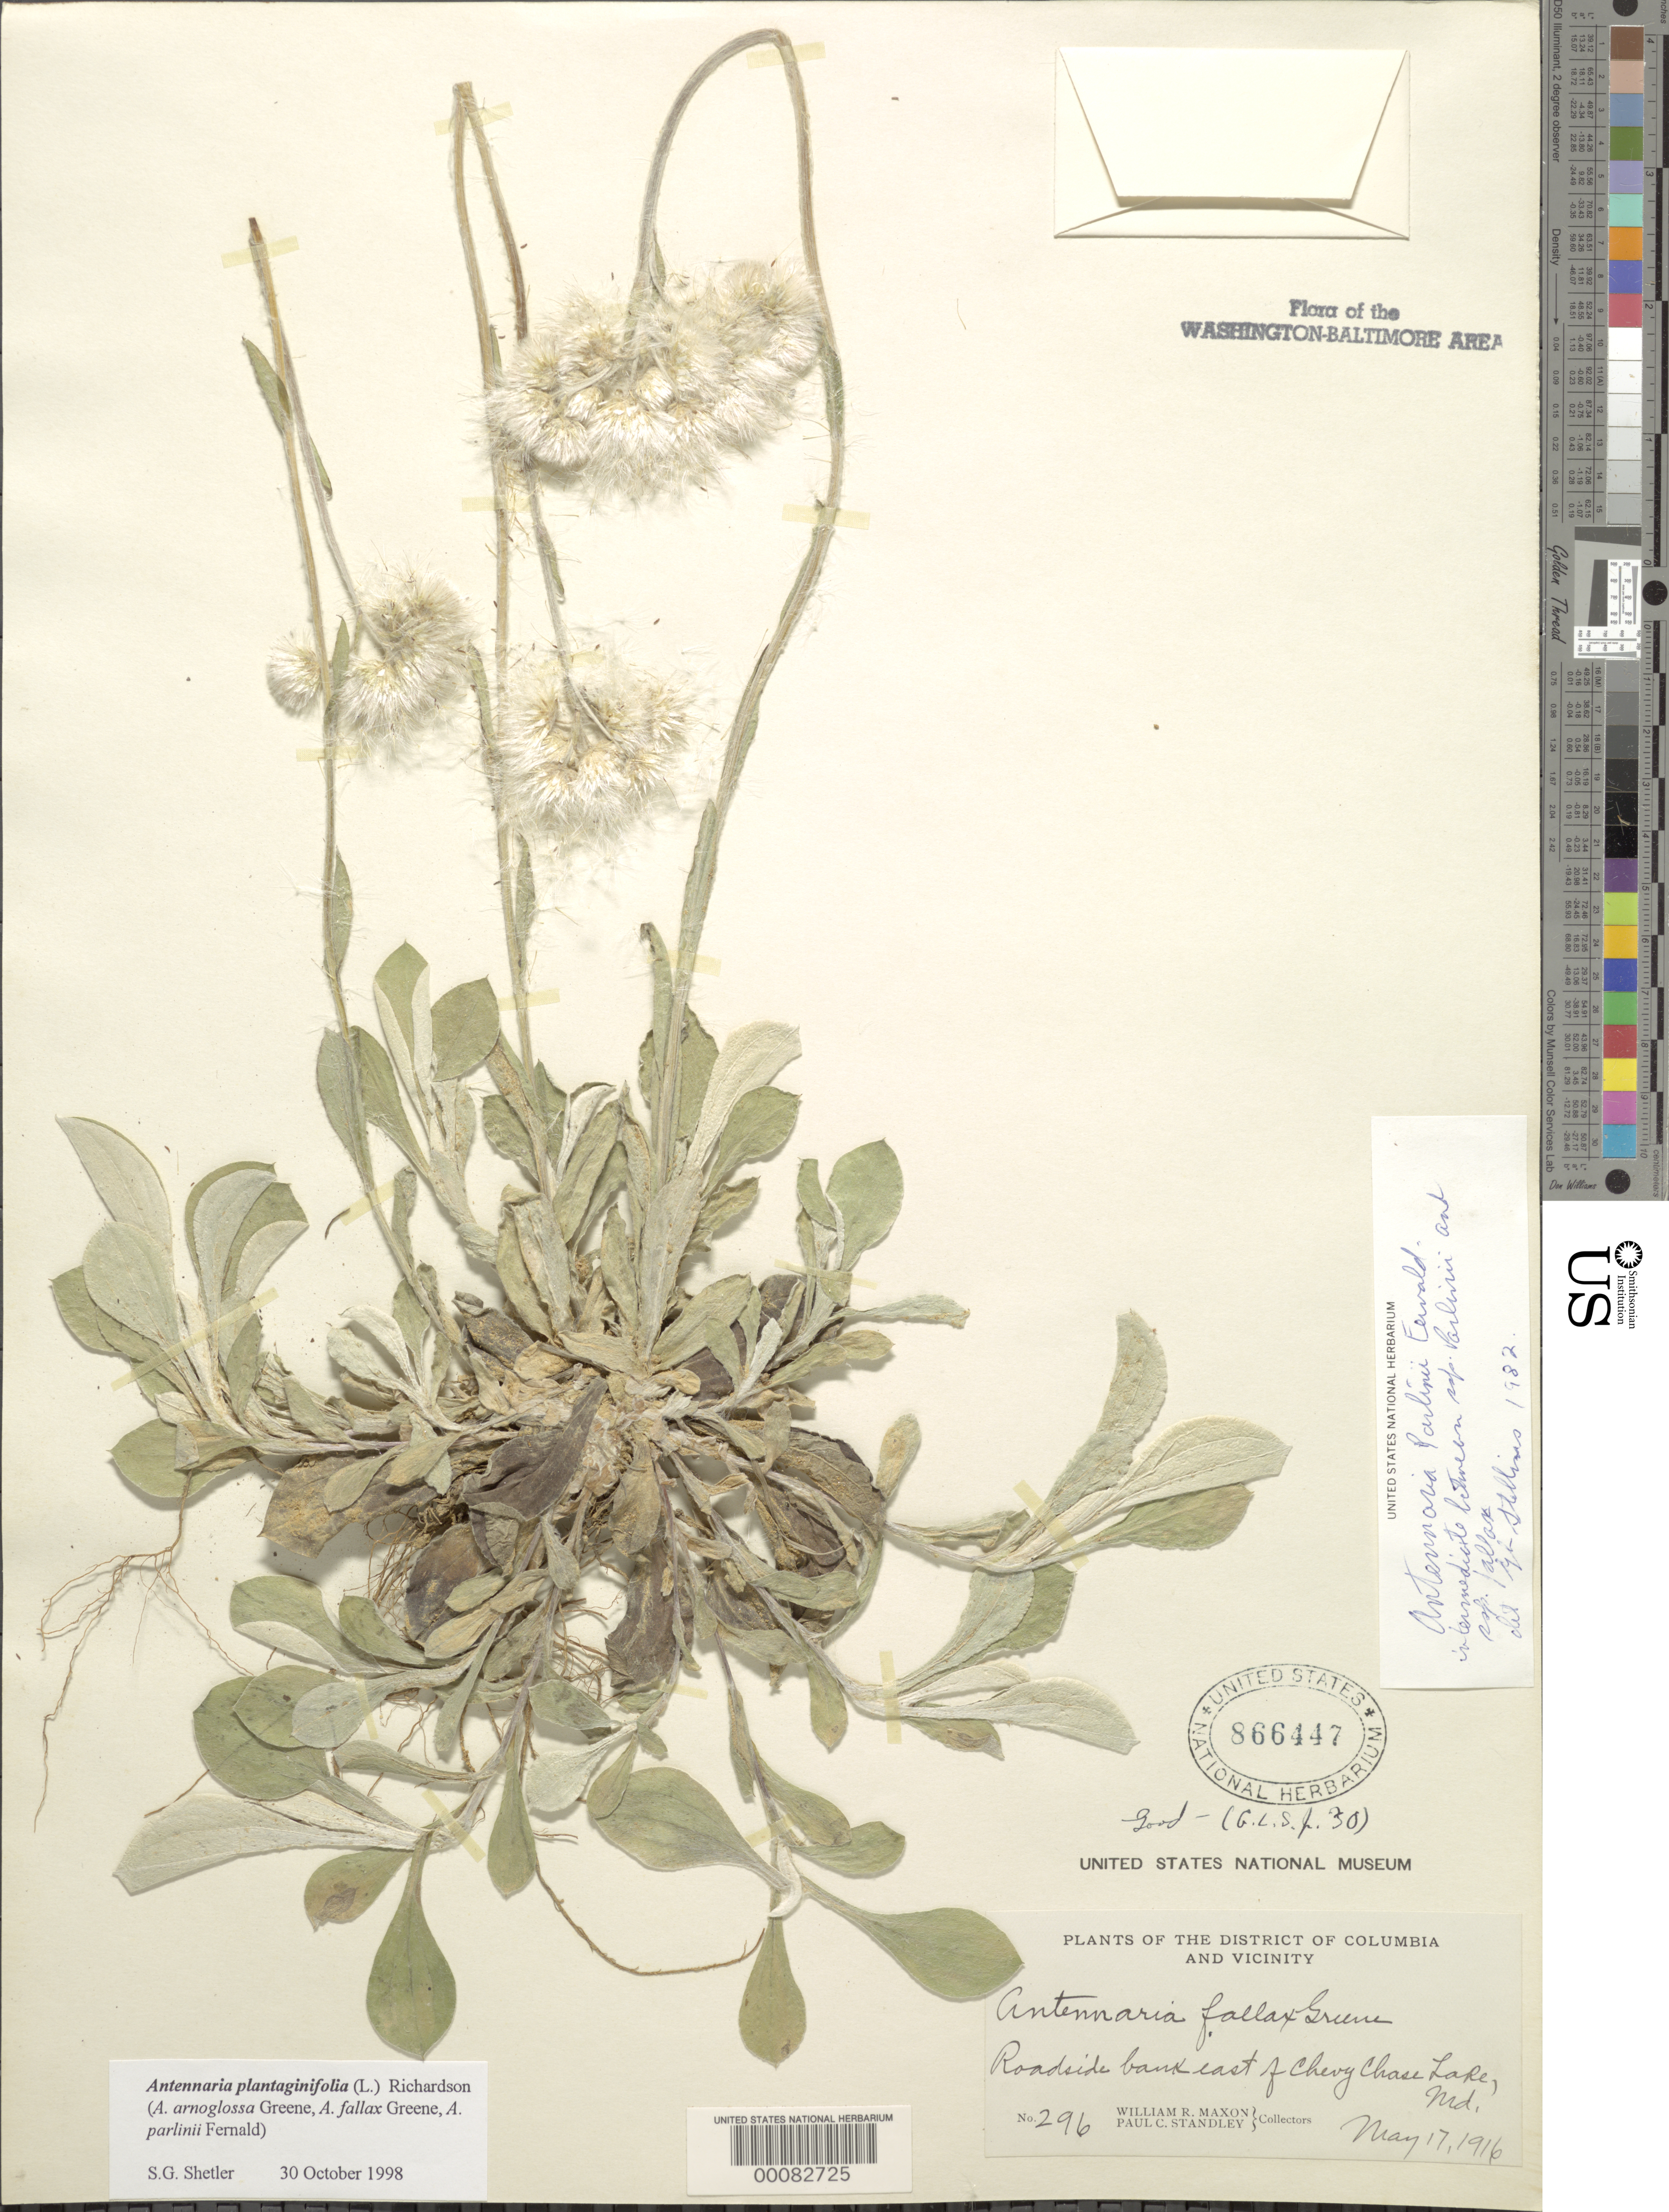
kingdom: Plantae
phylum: Tracheophyta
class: Magnoliopsida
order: Asterales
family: Asteraceae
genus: Antennaria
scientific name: Antennaria plantaginifolia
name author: (L.) Richardson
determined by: Stebbins, G. L.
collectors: W. R. Maxon & P. C. Standley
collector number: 296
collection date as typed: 17 May 1916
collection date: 1916-05-17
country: United States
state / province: Maryland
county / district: Montgomery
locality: East of Chevy Chase Lake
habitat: Roadside bank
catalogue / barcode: US 866447